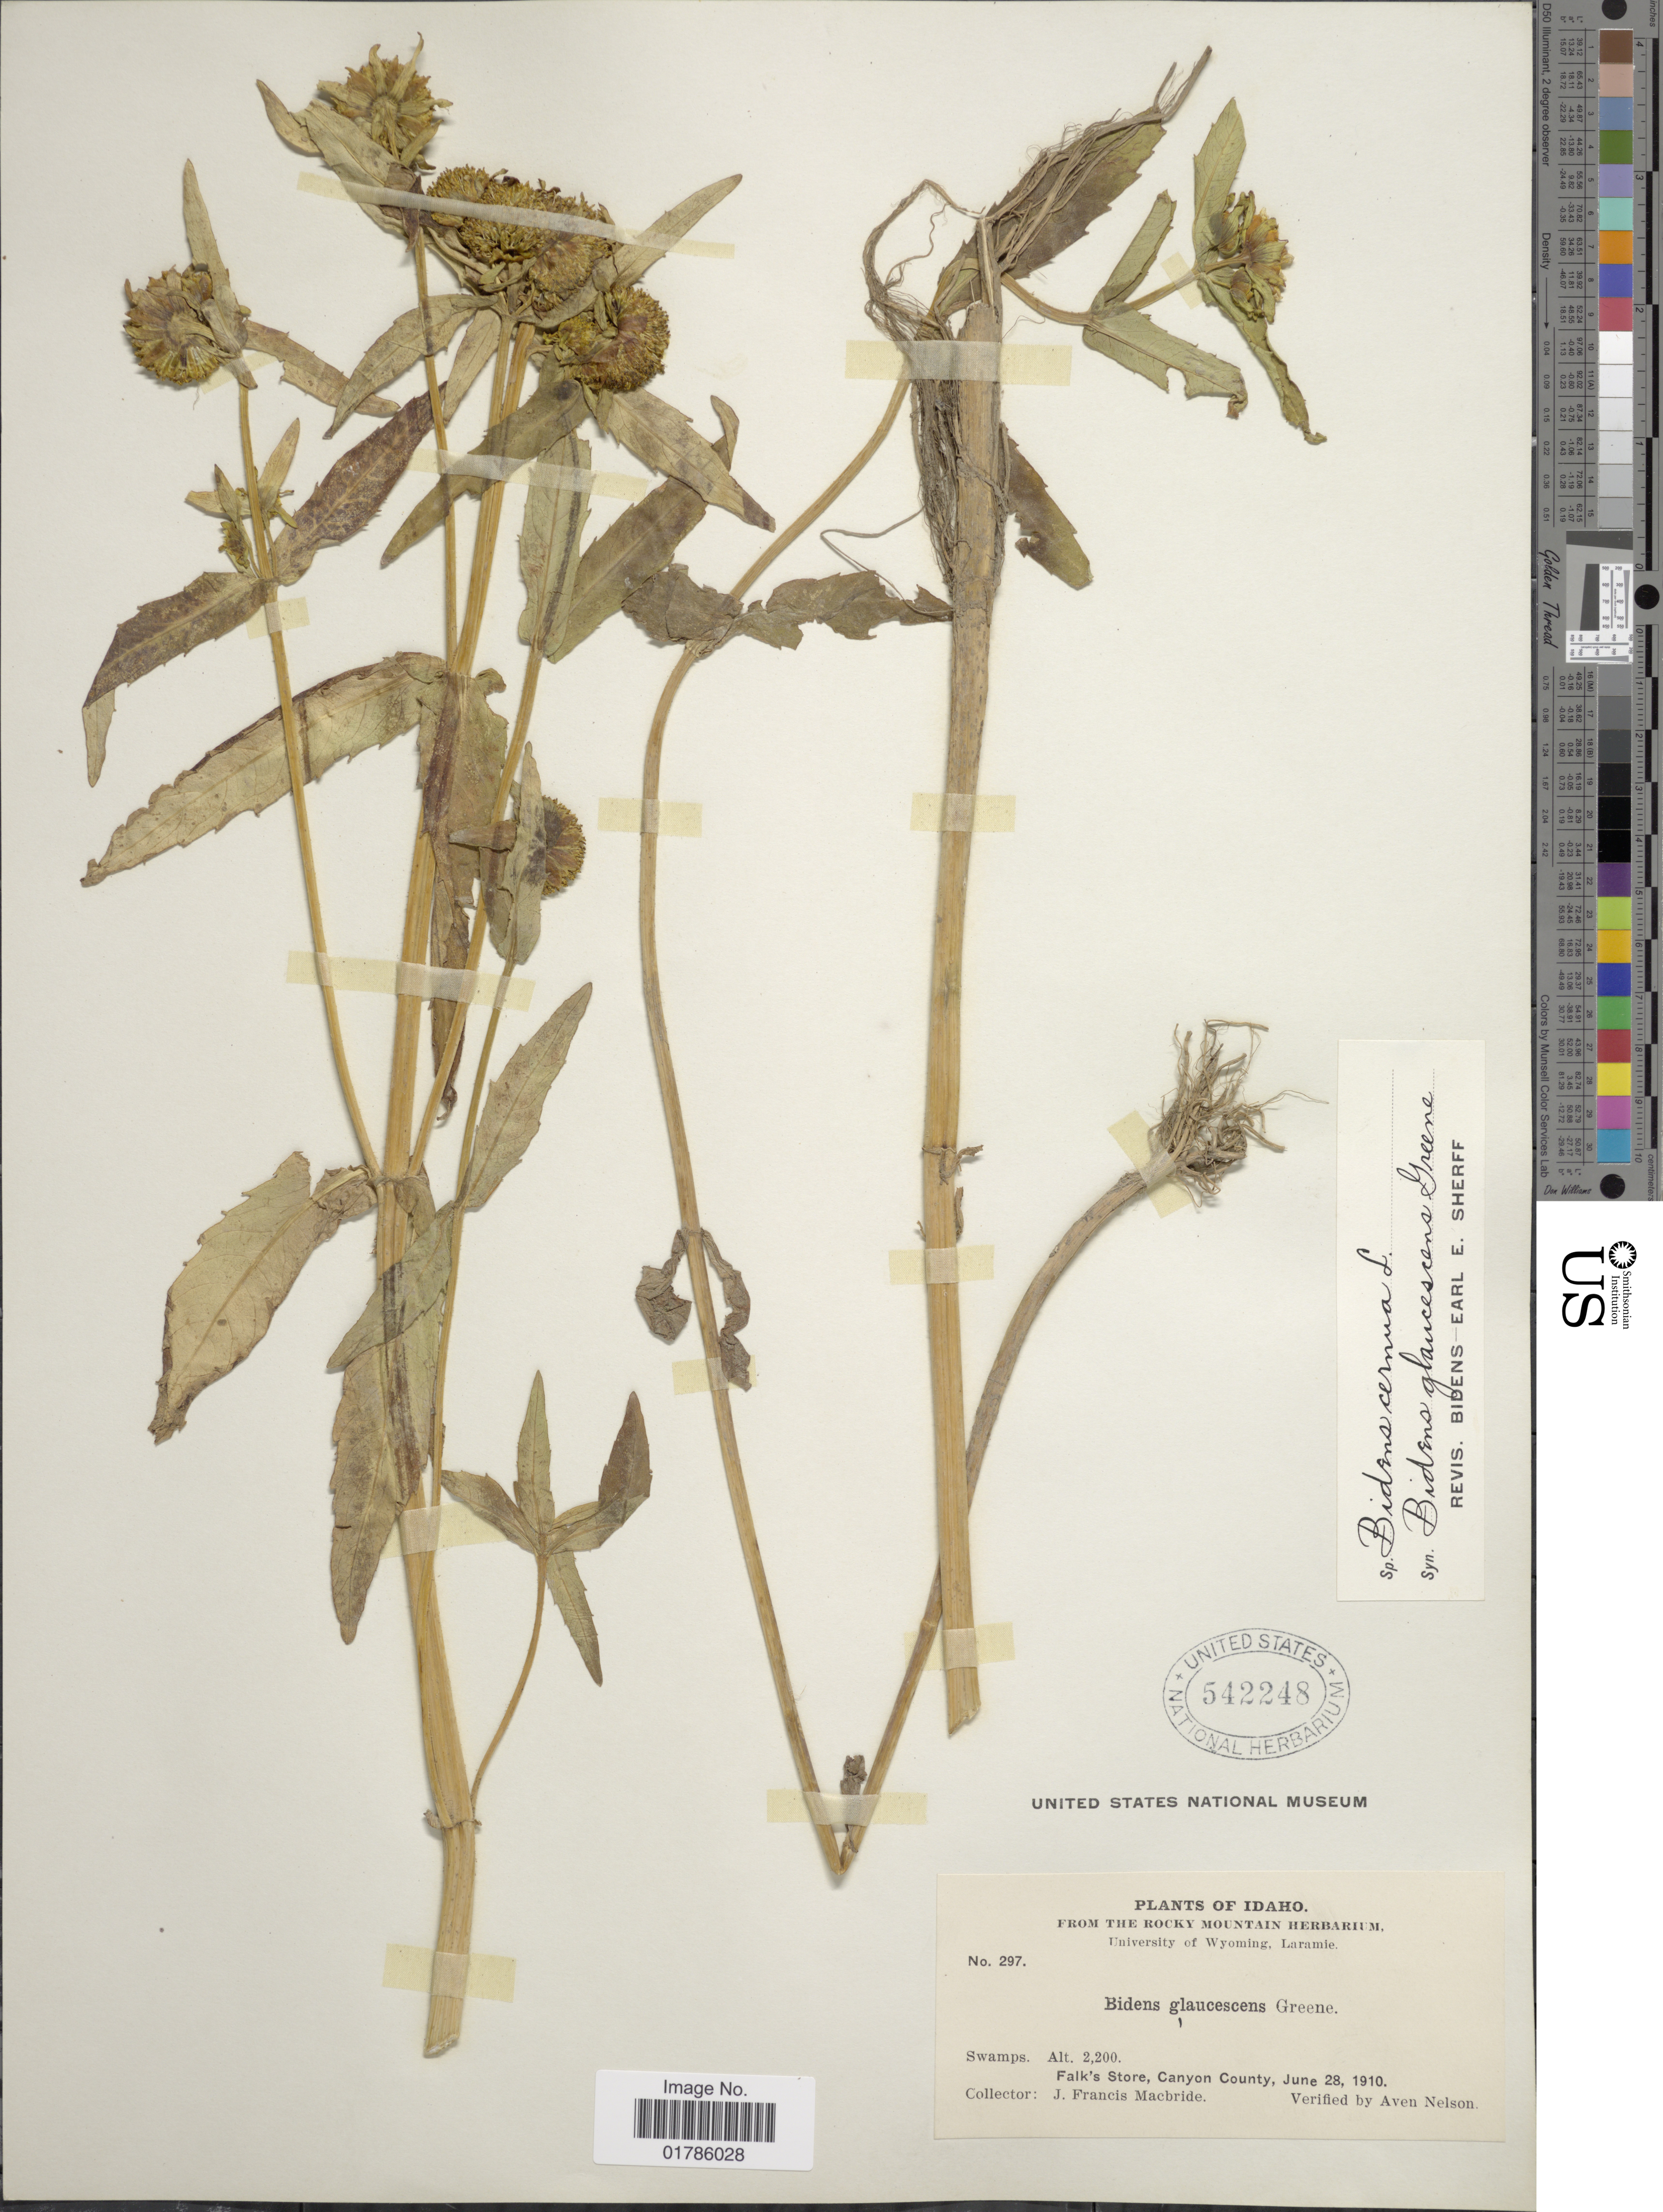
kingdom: Plantae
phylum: Tracheophyta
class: Magnoliopsida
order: Asterales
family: Asteraceae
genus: Bidens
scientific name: Bidens cernua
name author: L.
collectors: J. F. Macbride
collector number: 297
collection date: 1910-06-28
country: United States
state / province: Idaho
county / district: Canyon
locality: Falk's Store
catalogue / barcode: US 542248